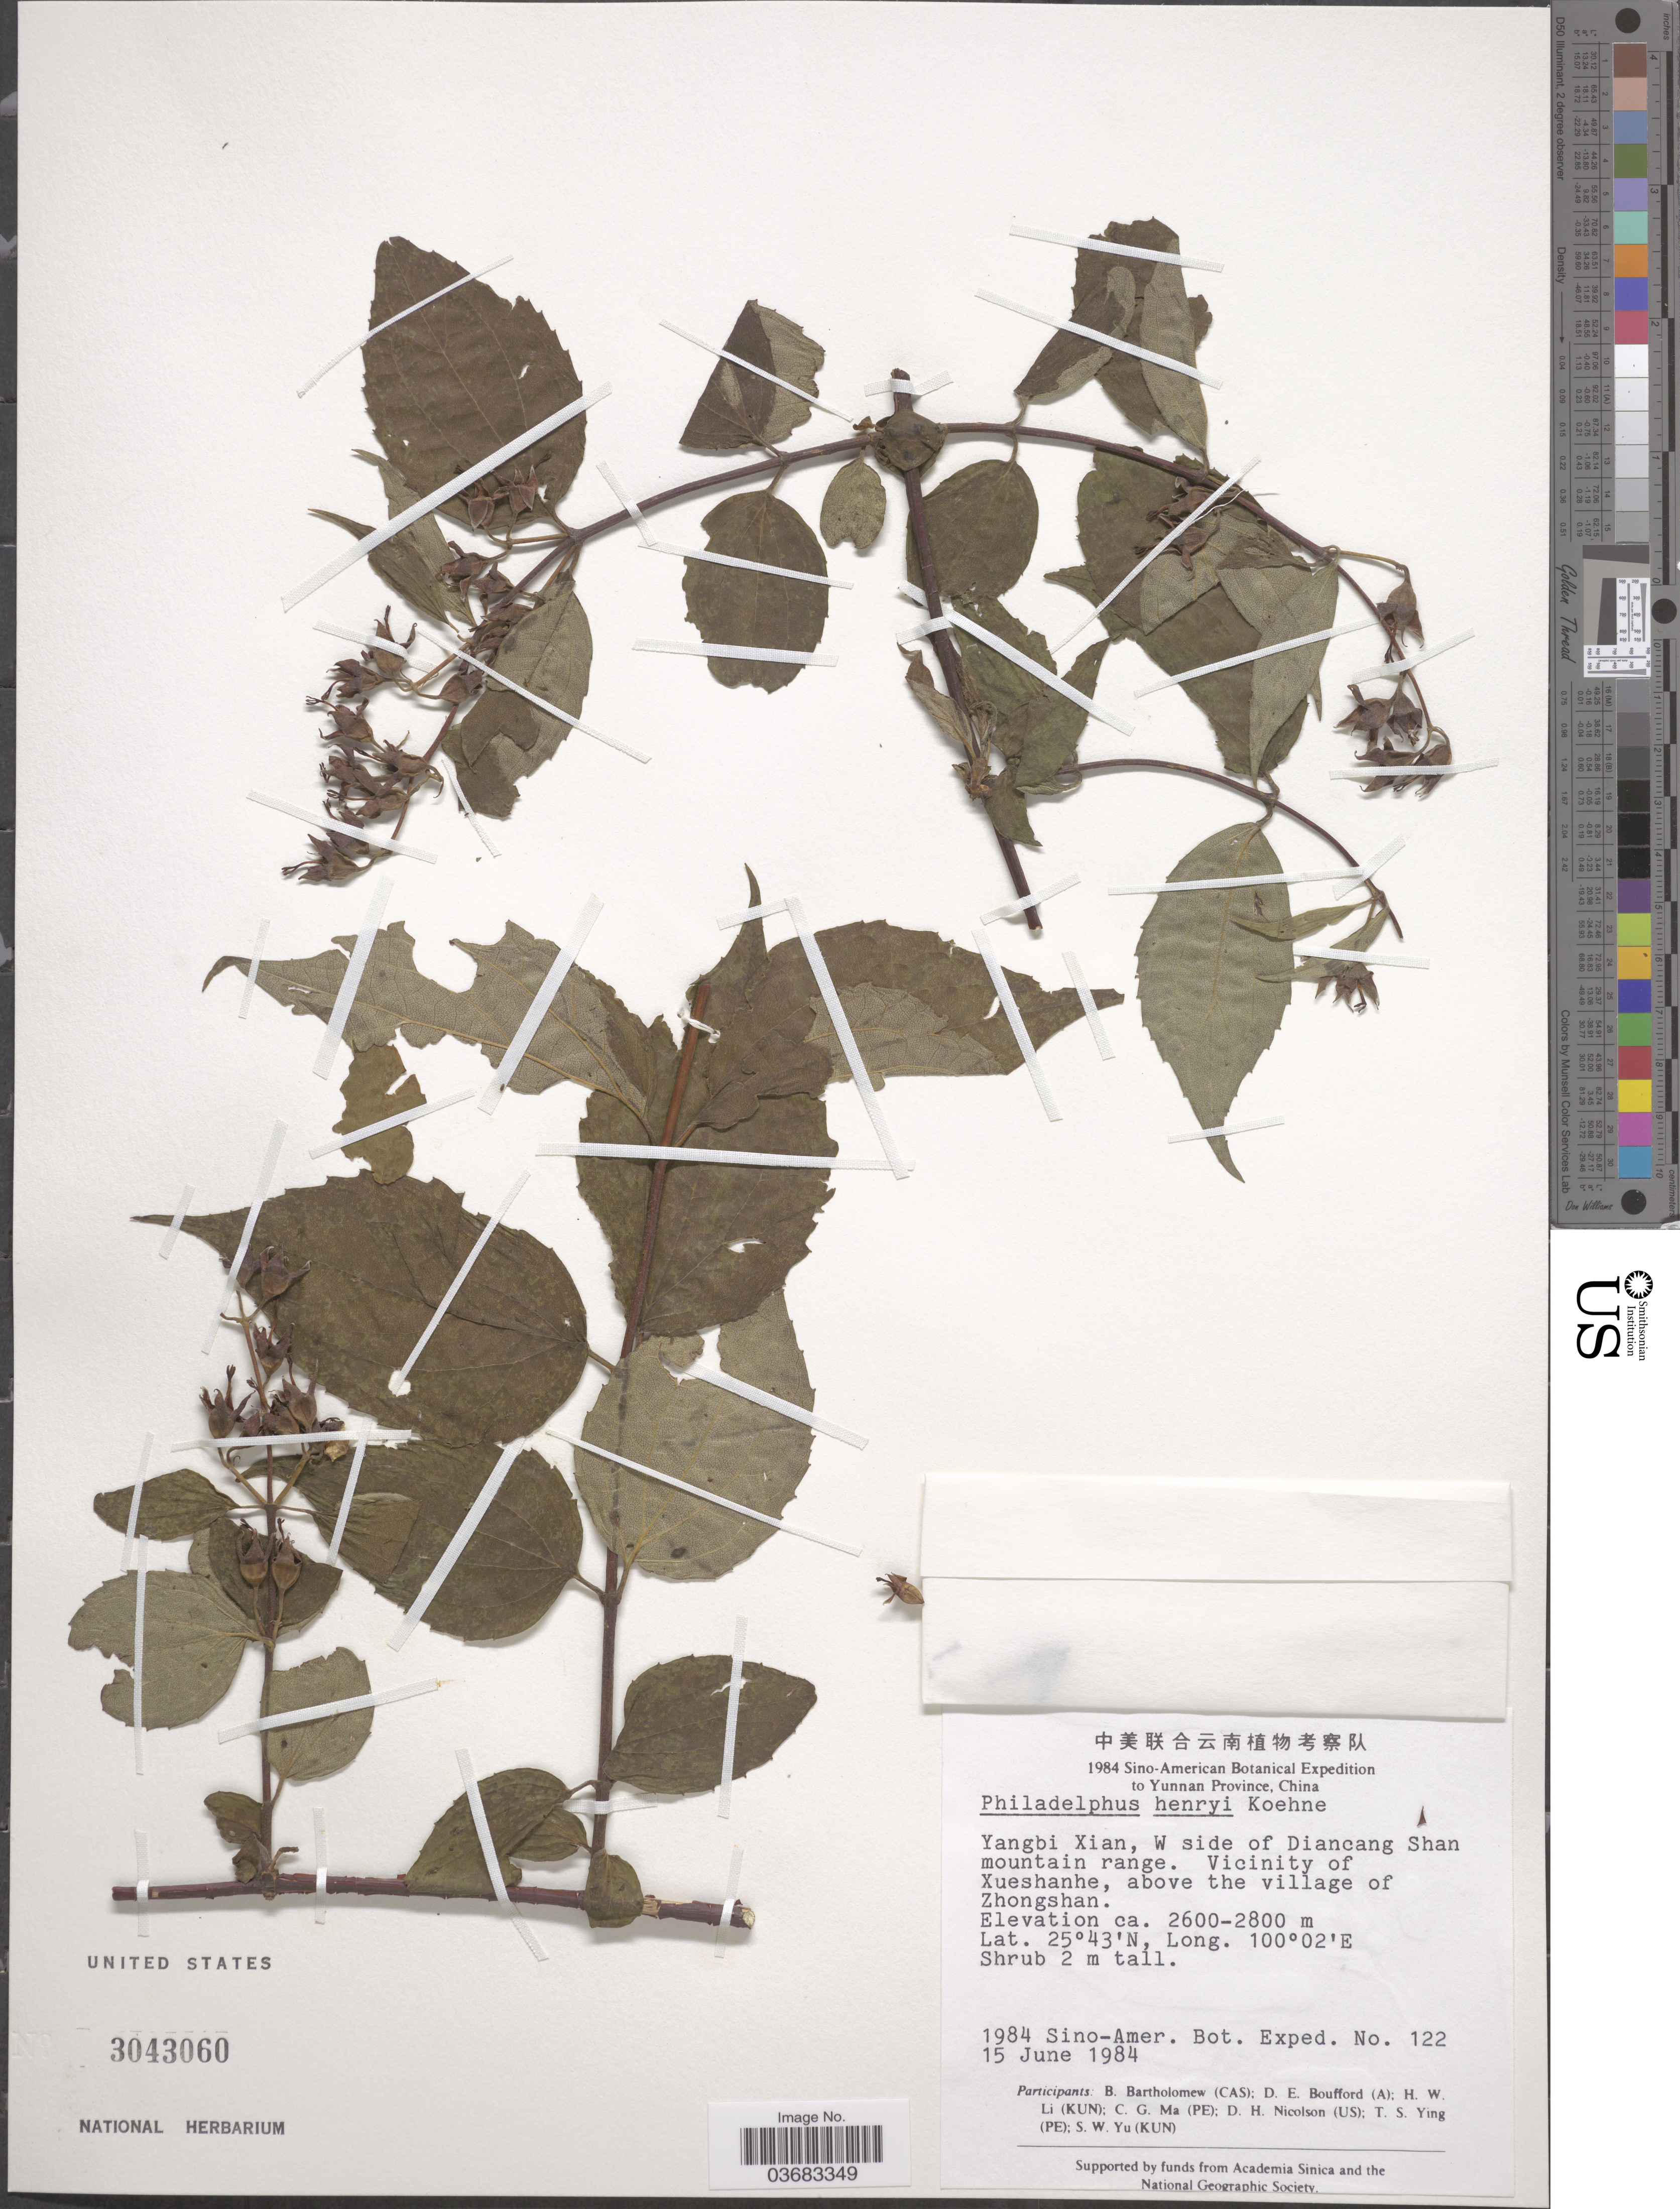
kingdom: Plantae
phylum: Tracheophyta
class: Magnoliopsida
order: Cornales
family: Hydrangeaceae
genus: Philadelphus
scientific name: Philadelphus henryi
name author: Koehne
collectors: Sino-Amer. Bot. Exped. 1984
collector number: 122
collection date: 1984-06-15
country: China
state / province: Yunnan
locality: Yangbi Xian, W side of Diancang Shan mountain range. Vicinity of Xueshanhe, above the village of Zhongshan.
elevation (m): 2600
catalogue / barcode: US 3043060